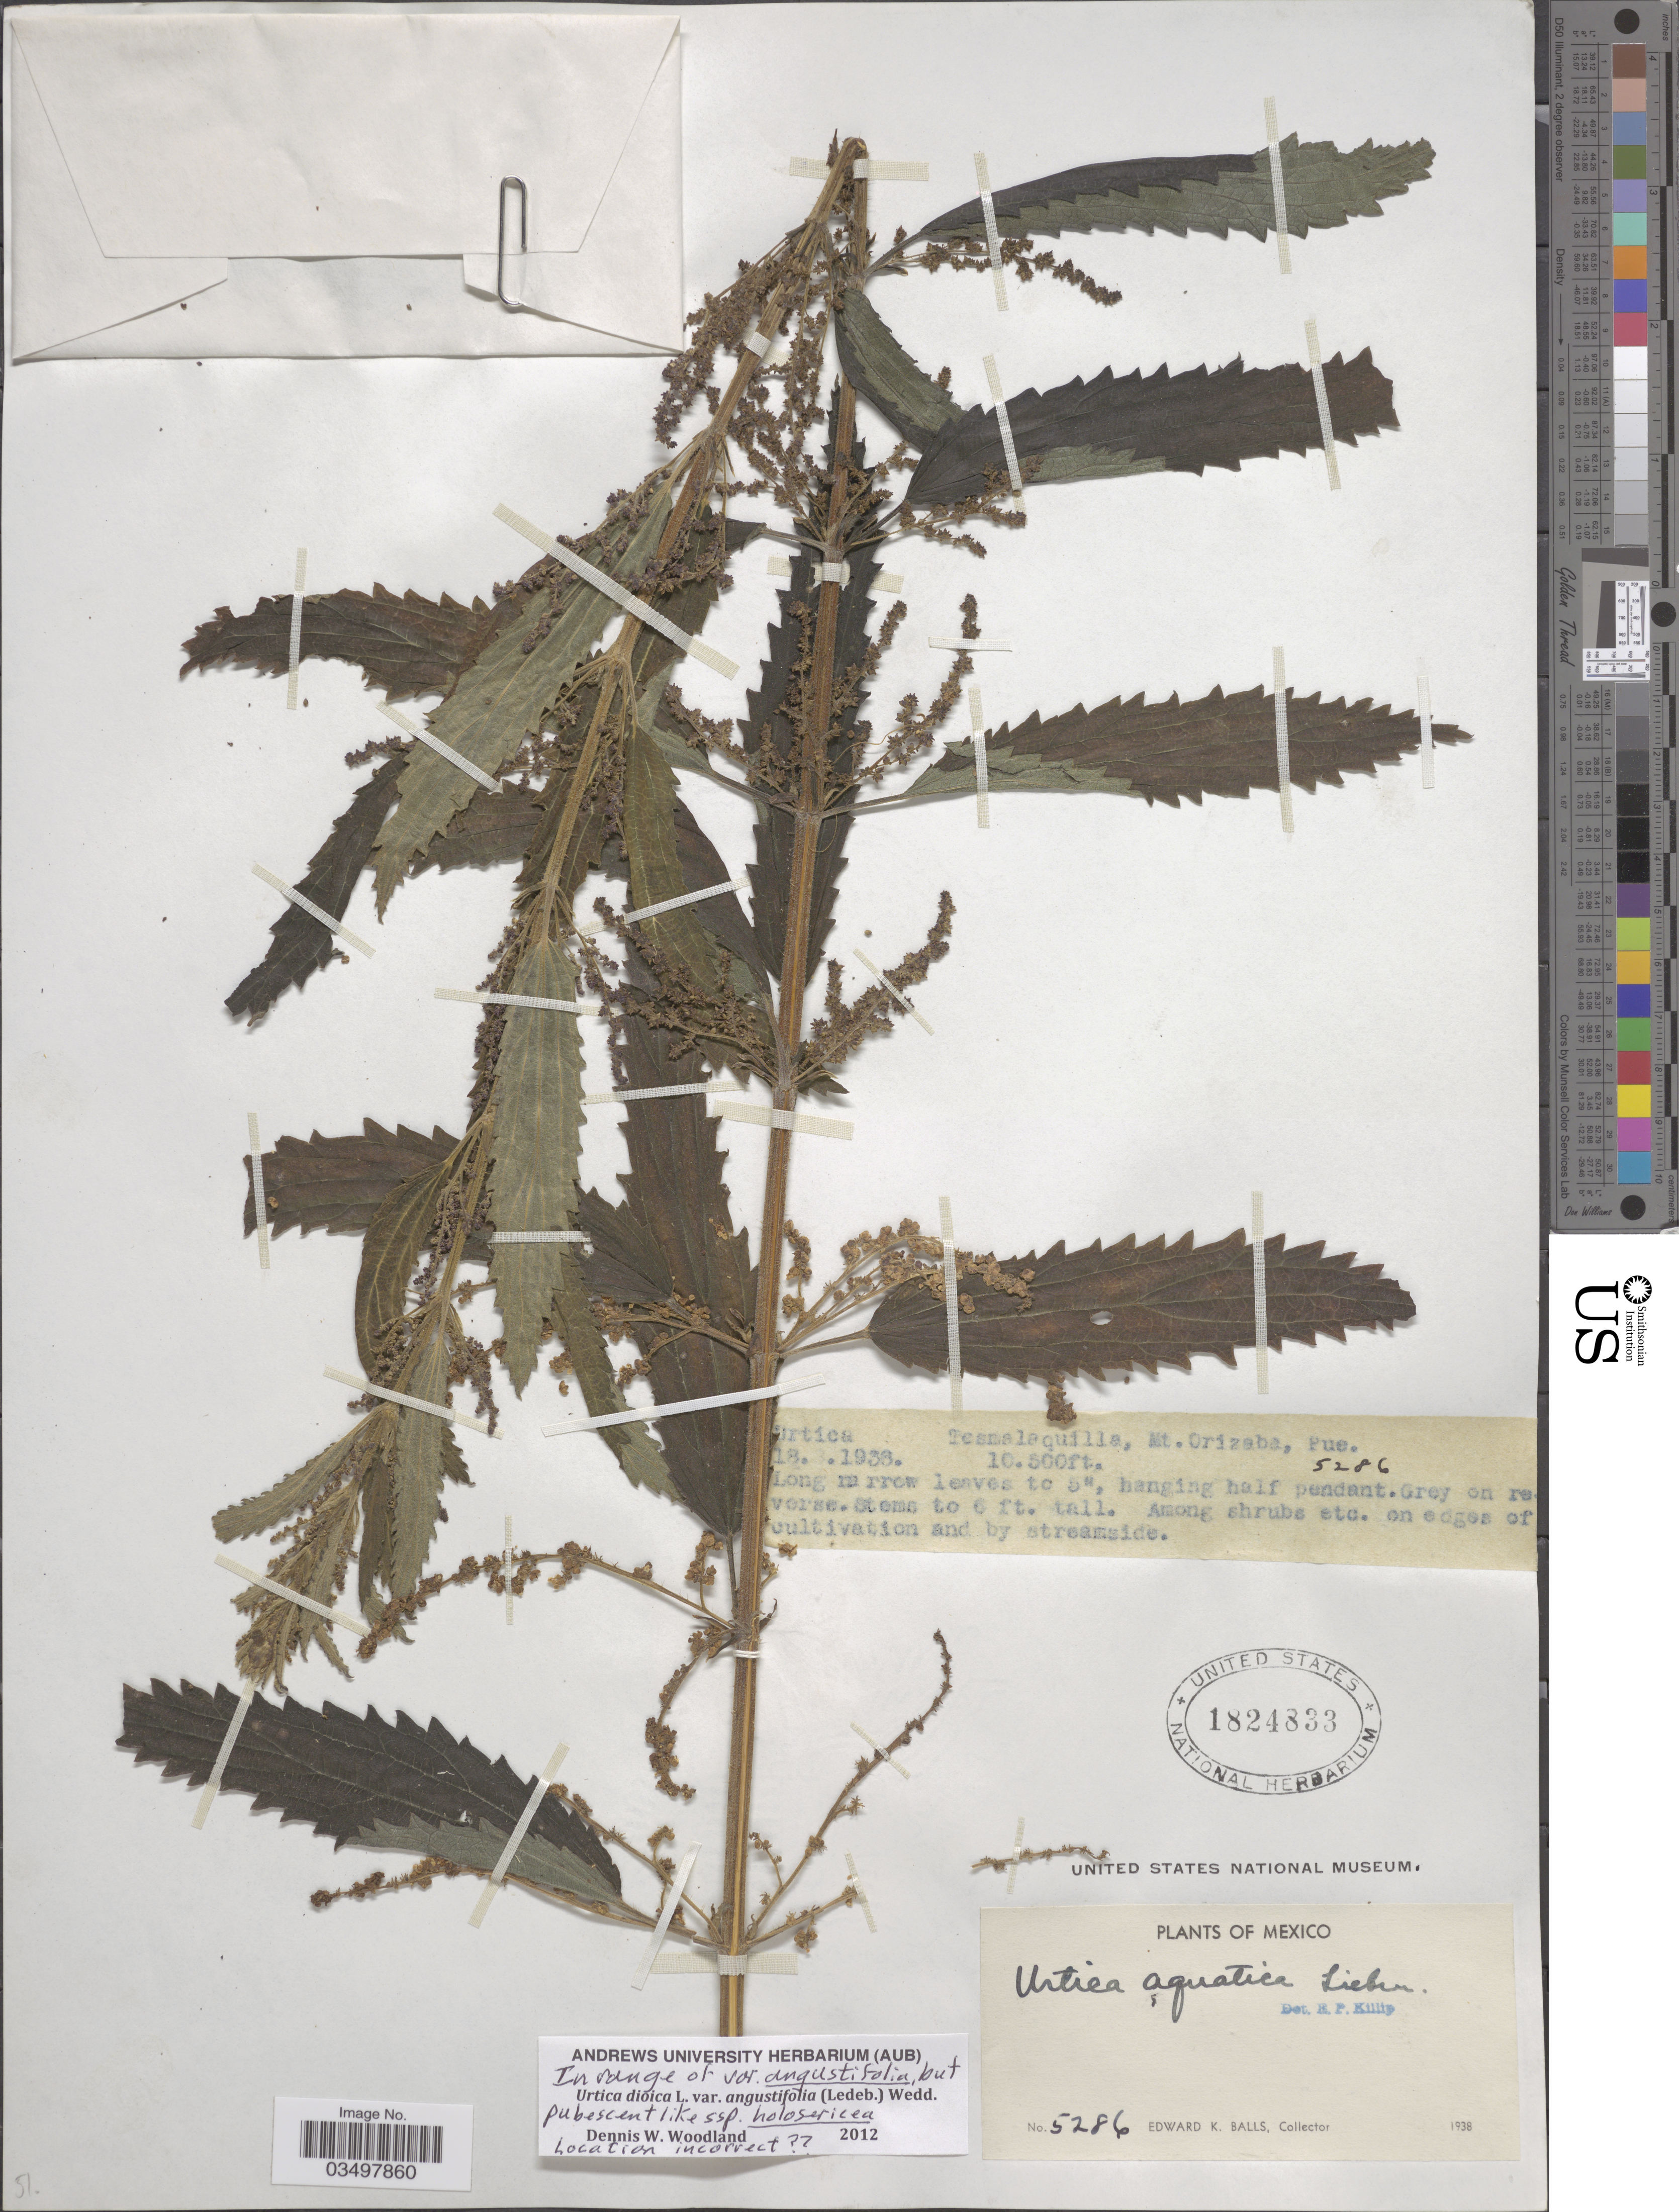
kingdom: Plantae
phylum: Tracheophyta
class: Magnoliopsida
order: Rosales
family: Urticaceae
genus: Urtica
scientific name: Urtica gracilis subsp. aquatica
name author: (Liebm.) Weigend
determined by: Strong, Mark T., (BOT), Smithsonian Institution - National Museum of Natural History (UNITED STATES)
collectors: E. K. Balls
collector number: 5286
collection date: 1938-03-18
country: Mexico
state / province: Puebla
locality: Tesmalaquilla, Mt. Orizaba, Pue.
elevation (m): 3200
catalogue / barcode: US 1824833